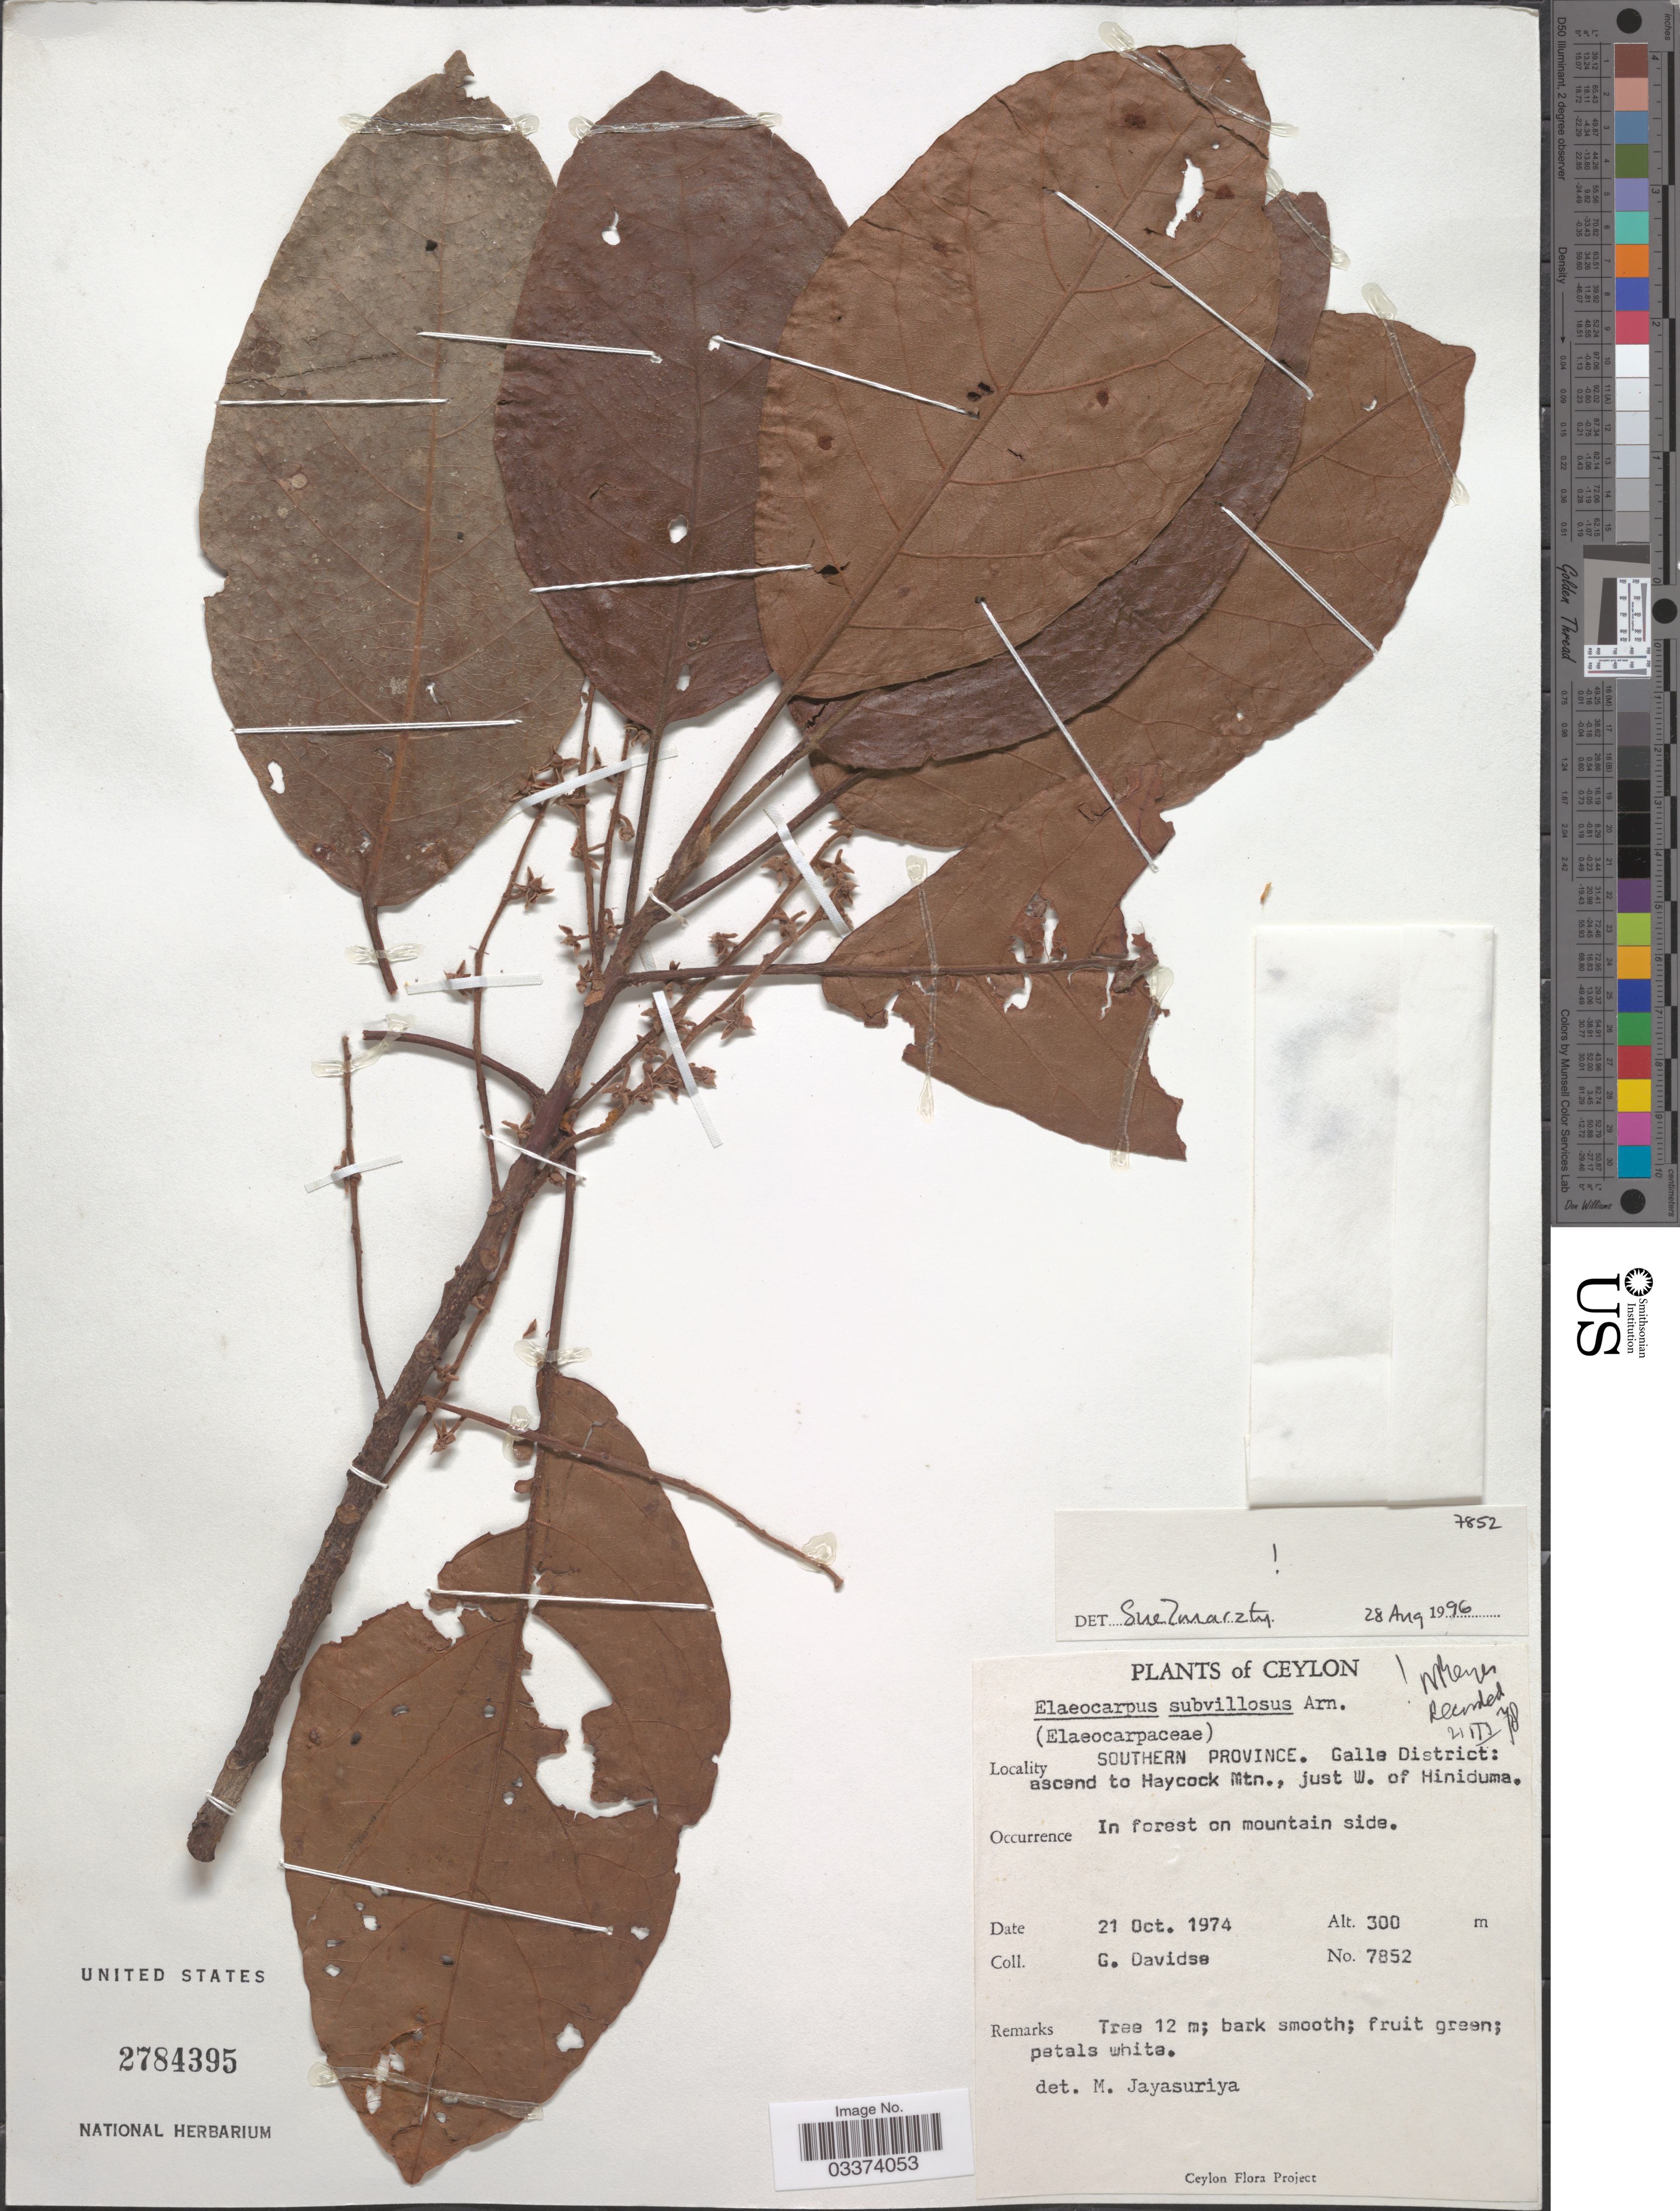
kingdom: Plantae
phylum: Tracheophyta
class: Magnoliopsida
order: Oxalidales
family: Elaeocarpaceae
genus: Elaeocarpus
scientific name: Elaeocarpus subvillosus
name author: Arn.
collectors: G. Davidse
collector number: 7852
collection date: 1974-10-21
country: Sri Lanka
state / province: Southern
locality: Ceylon. Galle District: ascend to Haycock Mtn., just W. of Hiniduma.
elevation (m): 300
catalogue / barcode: US 2784395